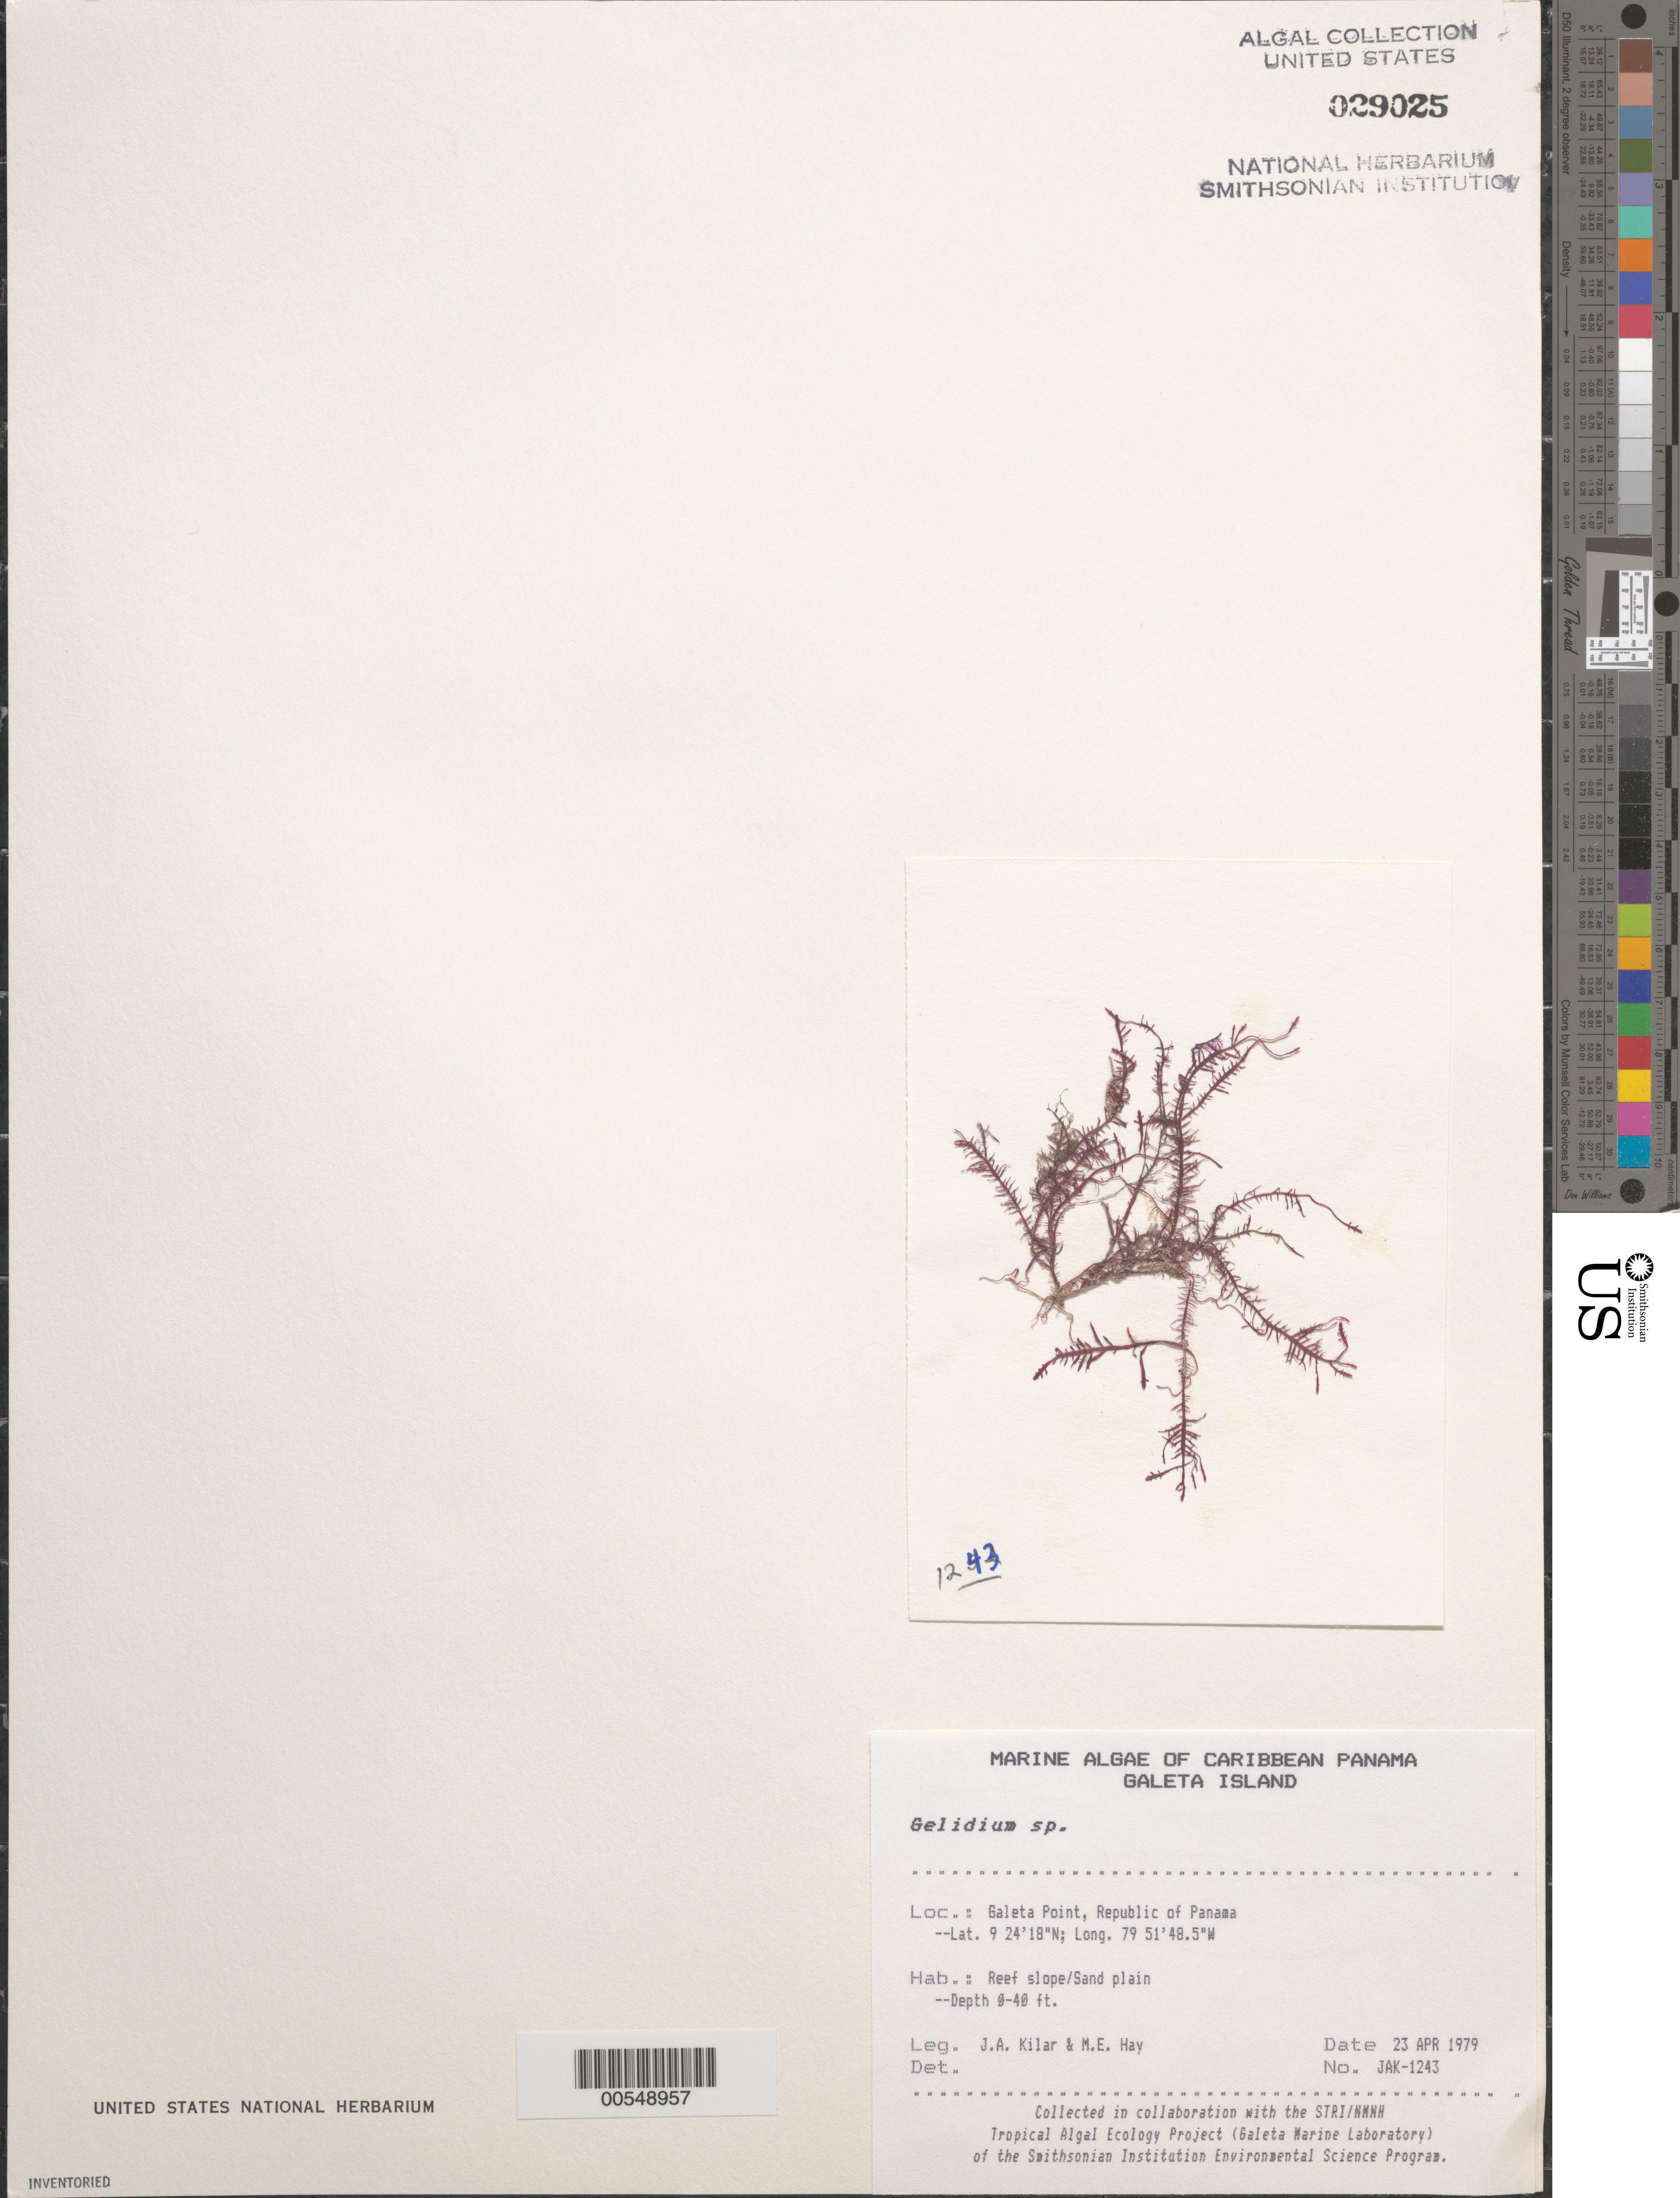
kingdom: Plantae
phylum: Rhodophyta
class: Florideophyceae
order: Gelidiales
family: Gelidiaceae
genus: Gelidium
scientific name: Gelidium sp.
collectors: J. A. Kilar & M. E. Hay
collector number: JAK-1243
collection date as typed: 23 Apr 1979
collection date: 1979-04-23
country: Panama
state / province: Colón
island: Galeta Island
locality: Galeta Point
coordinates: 9 24' 18" N, 79 51' 48.5" W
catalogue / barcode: US 29025